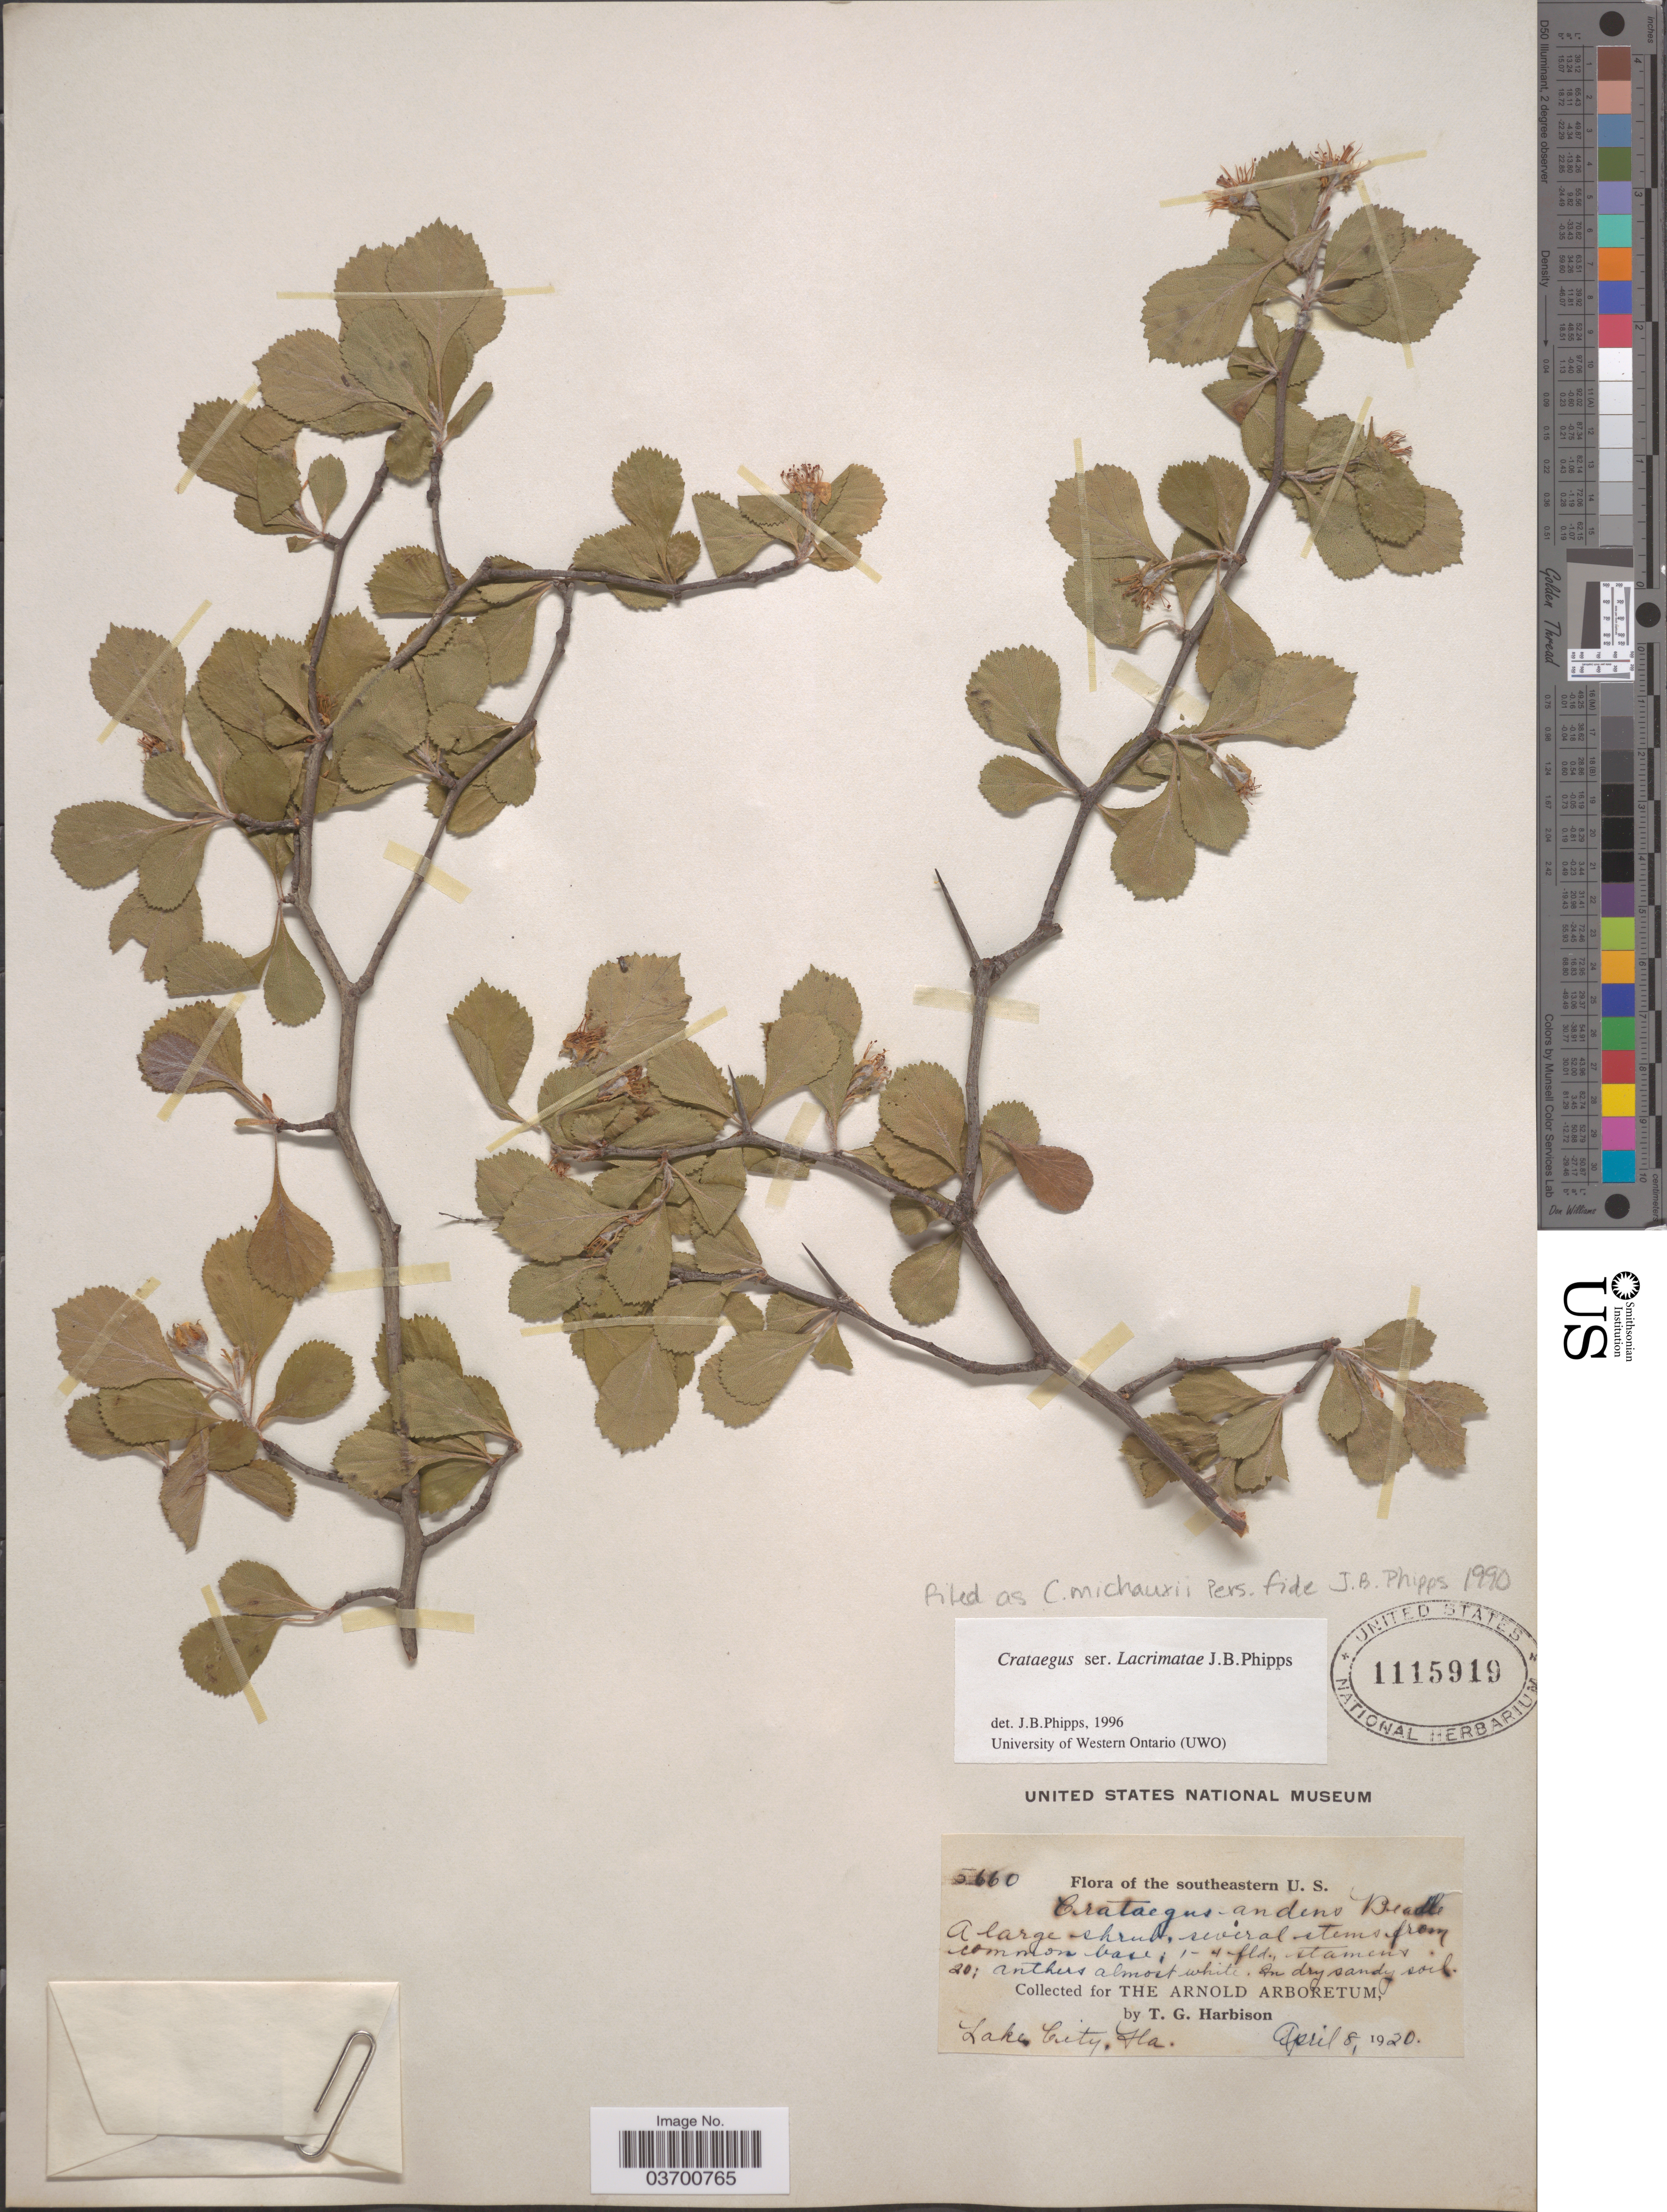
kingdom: Plantae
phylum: Tracheophyta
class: Magnoliopsida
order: Rosales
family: Rosaceae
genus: Crataegus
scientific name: Crataegus michauxii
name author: Pers.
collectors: T. Harbison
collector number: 5660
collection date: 1920-04-08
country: United States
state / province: Florida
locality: Southeastern U.S. Lake City.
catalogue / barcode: US 1115919